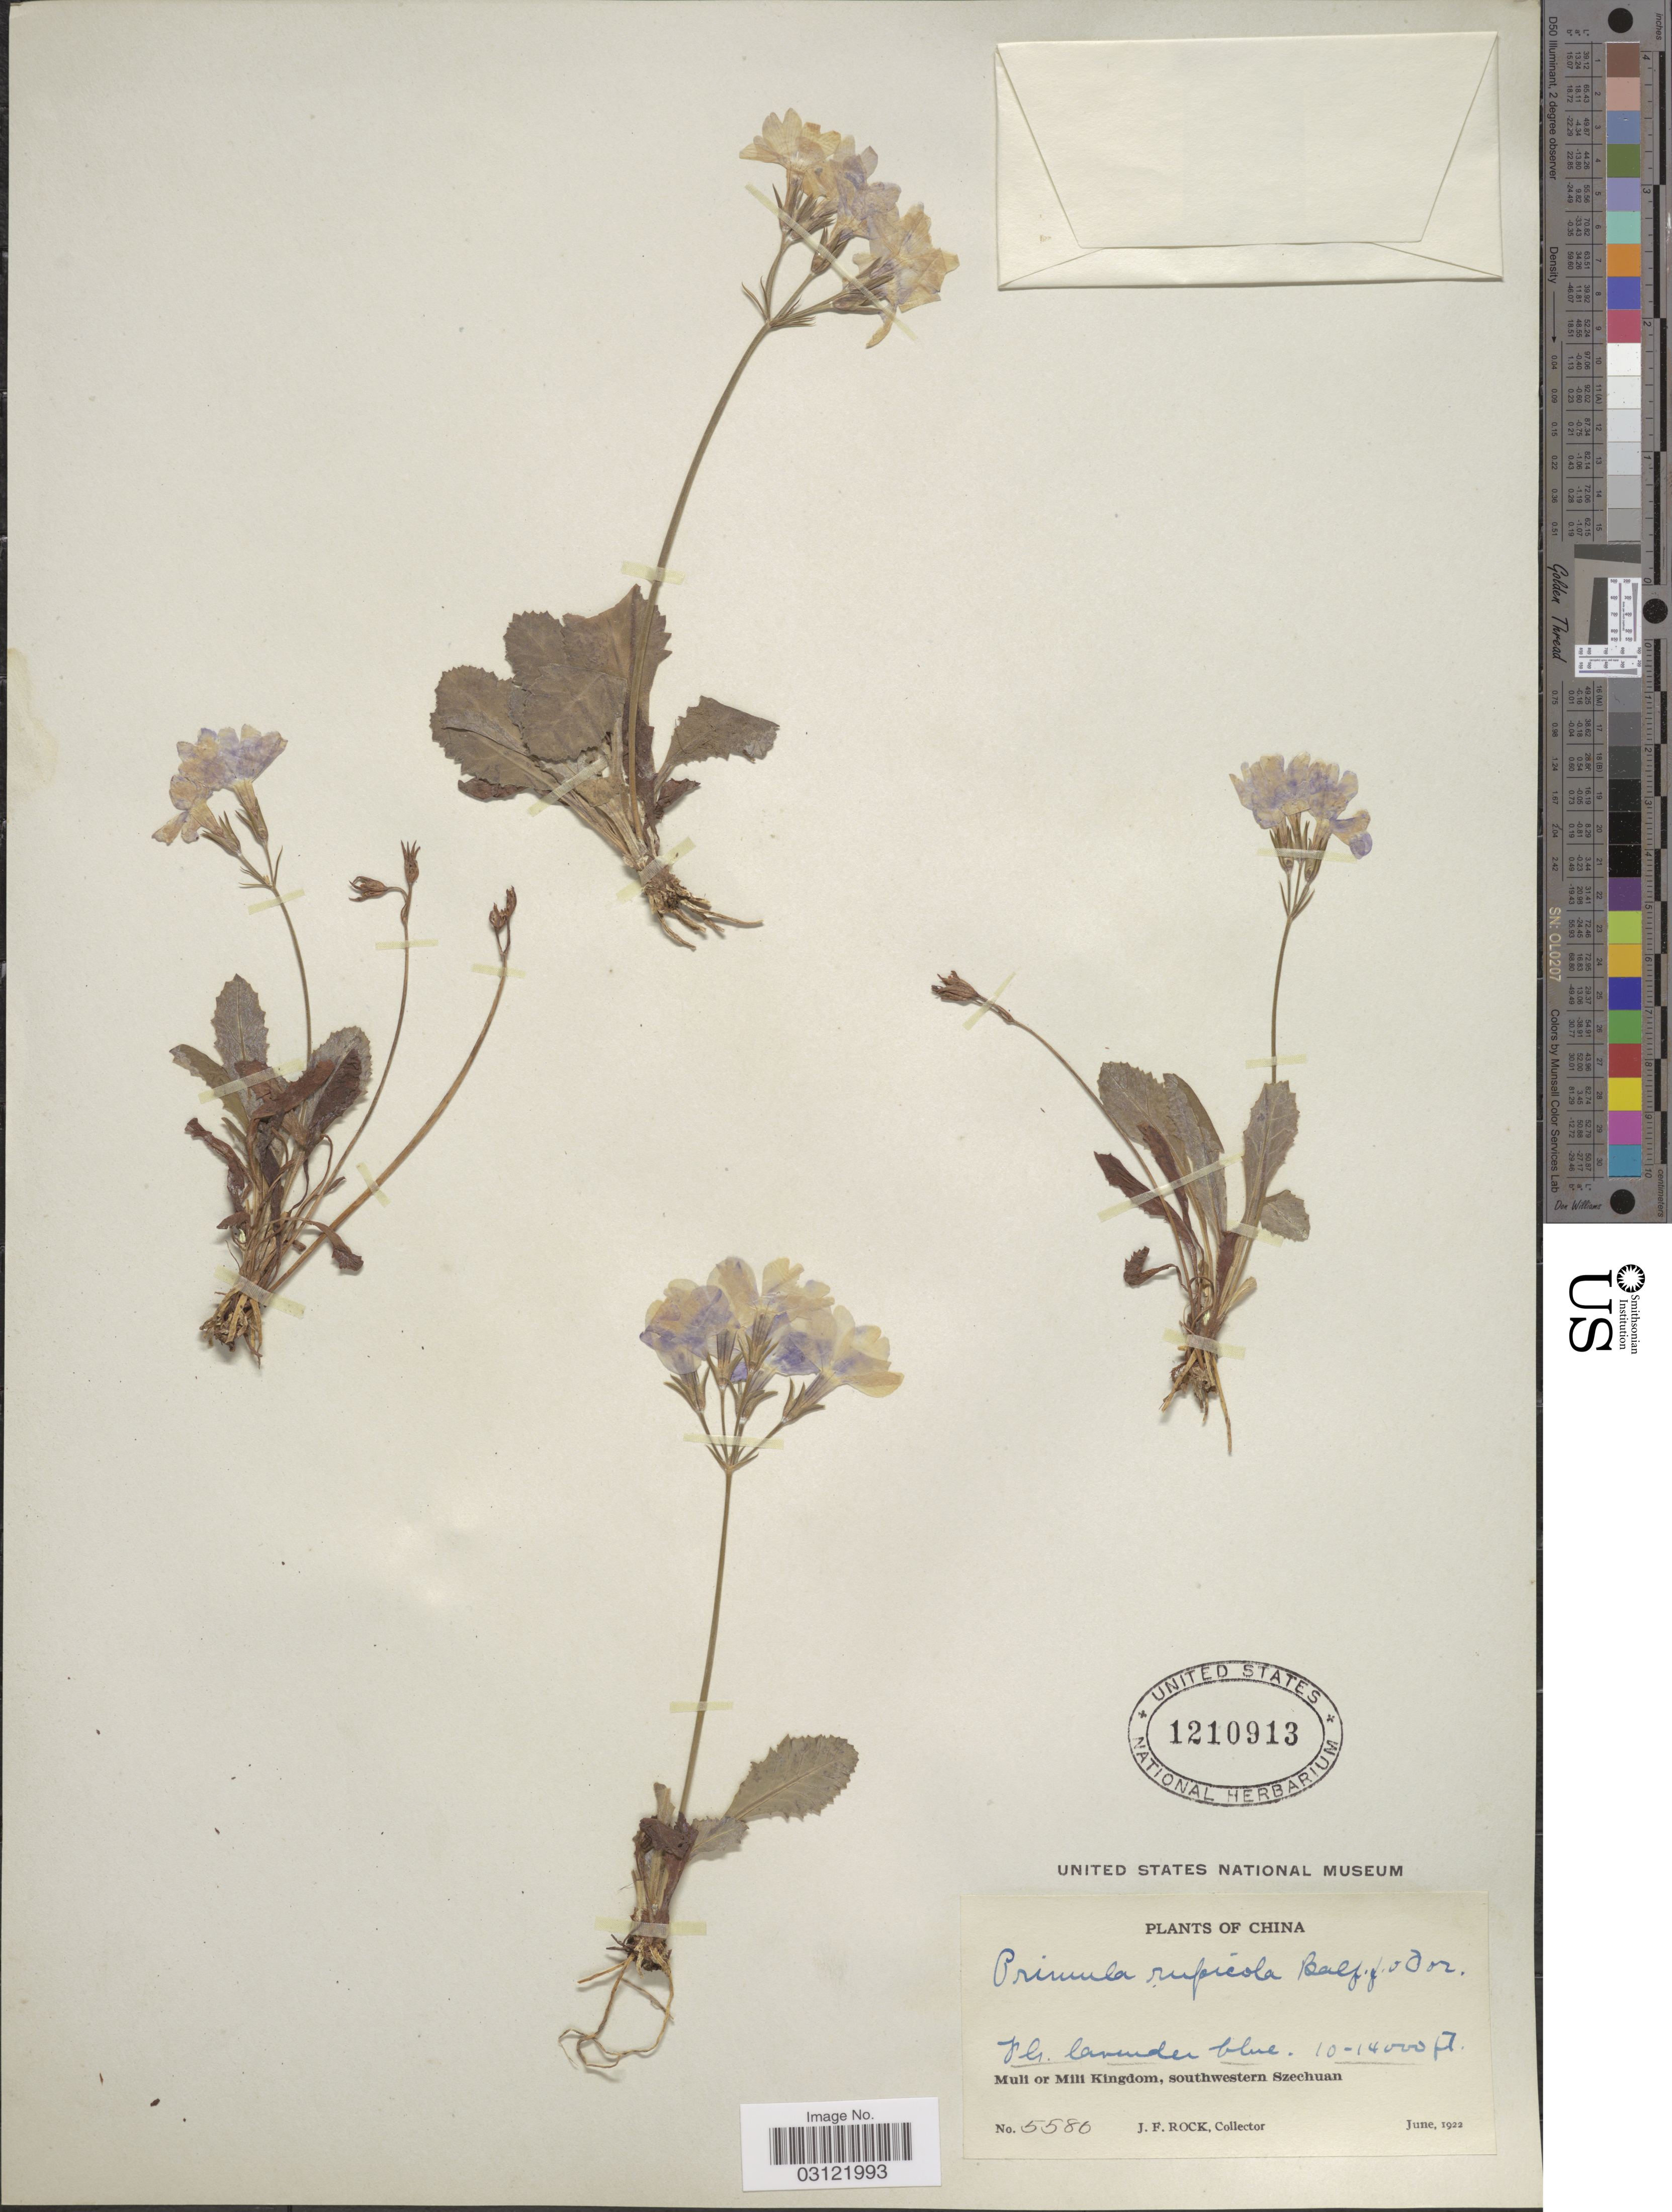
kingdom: Plantae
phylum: Tracheophyta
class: Magnoliopsida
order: Ericales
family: Primulaceae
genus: Primula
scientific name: Primula rupicola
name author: Balf. f. & Forrest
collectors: J. Rock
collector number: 5580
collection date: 1922-06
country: China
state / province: Sichuan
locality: Muli or Mili Kingdom, southwestern Szechuan.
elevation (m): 3048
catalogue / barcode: US 1210913